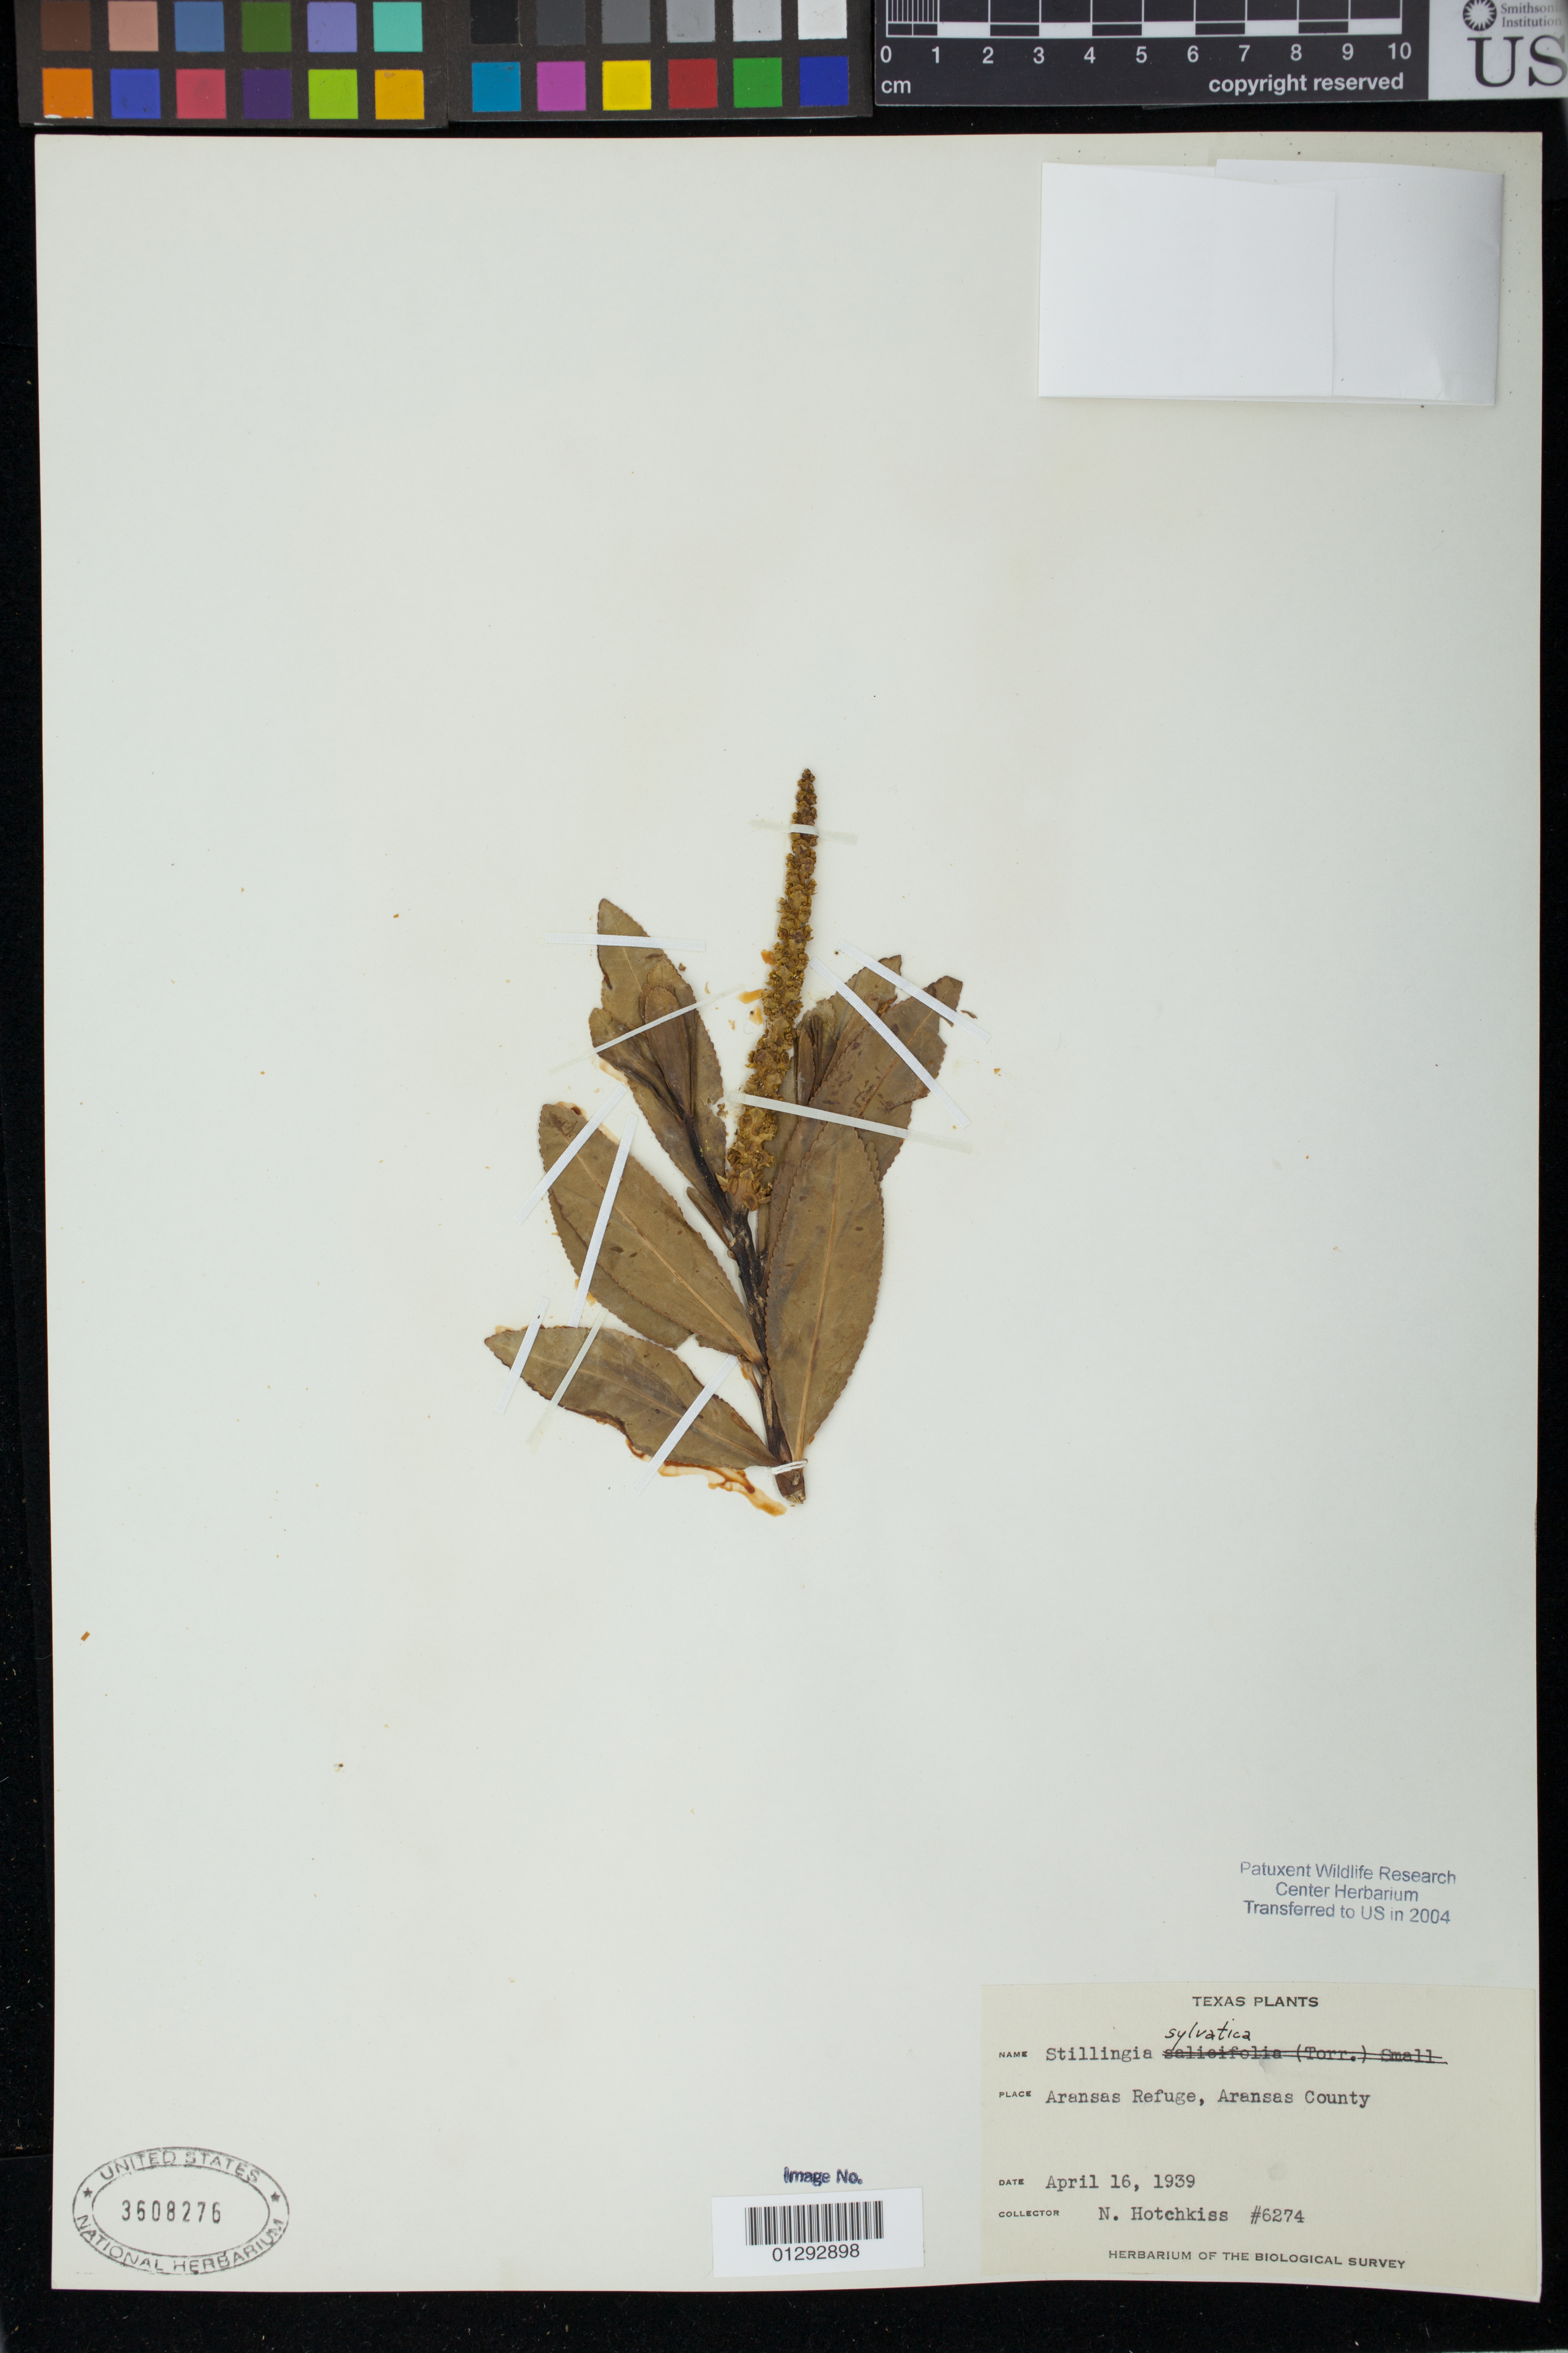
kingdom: Plantae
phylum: Tracheophyta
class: Magnoliopsida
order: Malpighiales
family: Euphorbiaceae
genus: Stillingia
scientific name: Stillingia sylvatica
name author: L.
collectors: N. Hotchkiss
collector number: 6274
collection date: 1939-04-16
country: United States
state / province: Texas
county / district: Aransas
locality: Aransas Refuge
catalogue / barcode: US 3608276